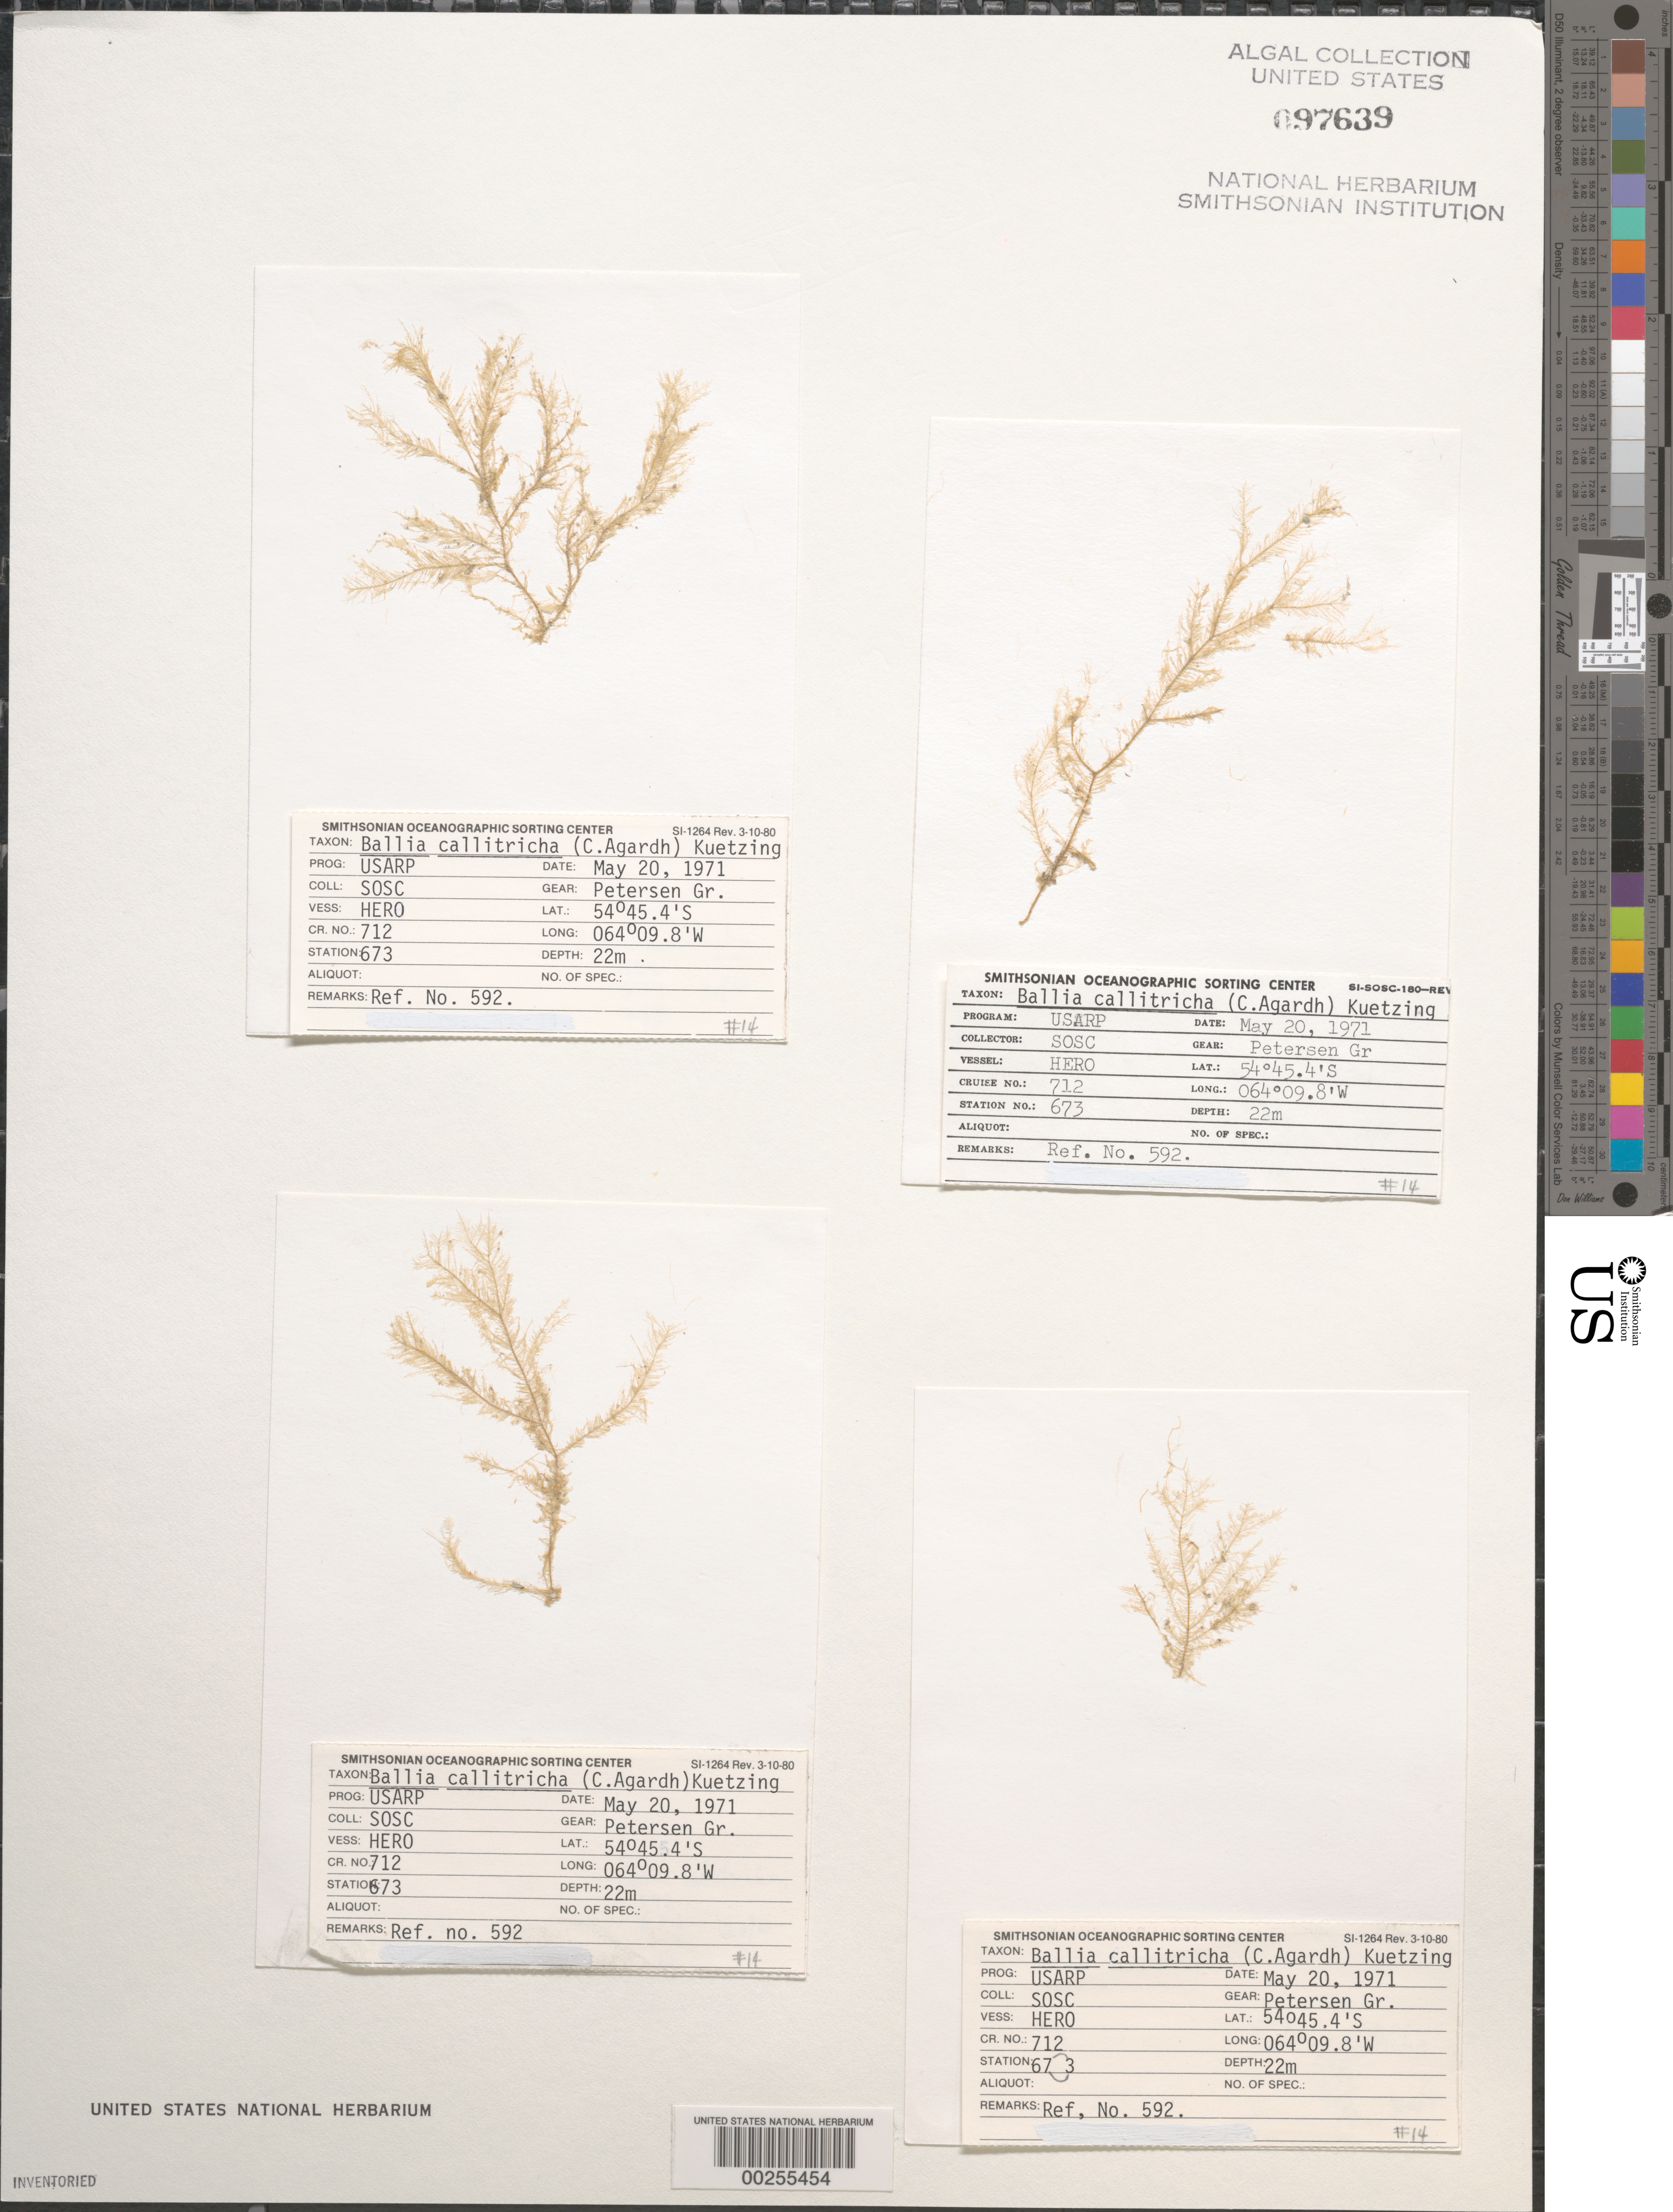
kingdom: Plantae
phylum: Rhodophyta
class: Florideophyceae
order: Balliales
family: Balliaceae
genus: Ballia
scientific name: Ballia callitricha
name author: (C. Agardh) Kützing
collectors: SOSC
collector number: Station 673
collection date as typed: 20 May 1971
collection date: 1971-05-20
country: Argentina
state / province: Tierra del Fuego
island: Isla de los Estados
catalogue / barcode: US 97639